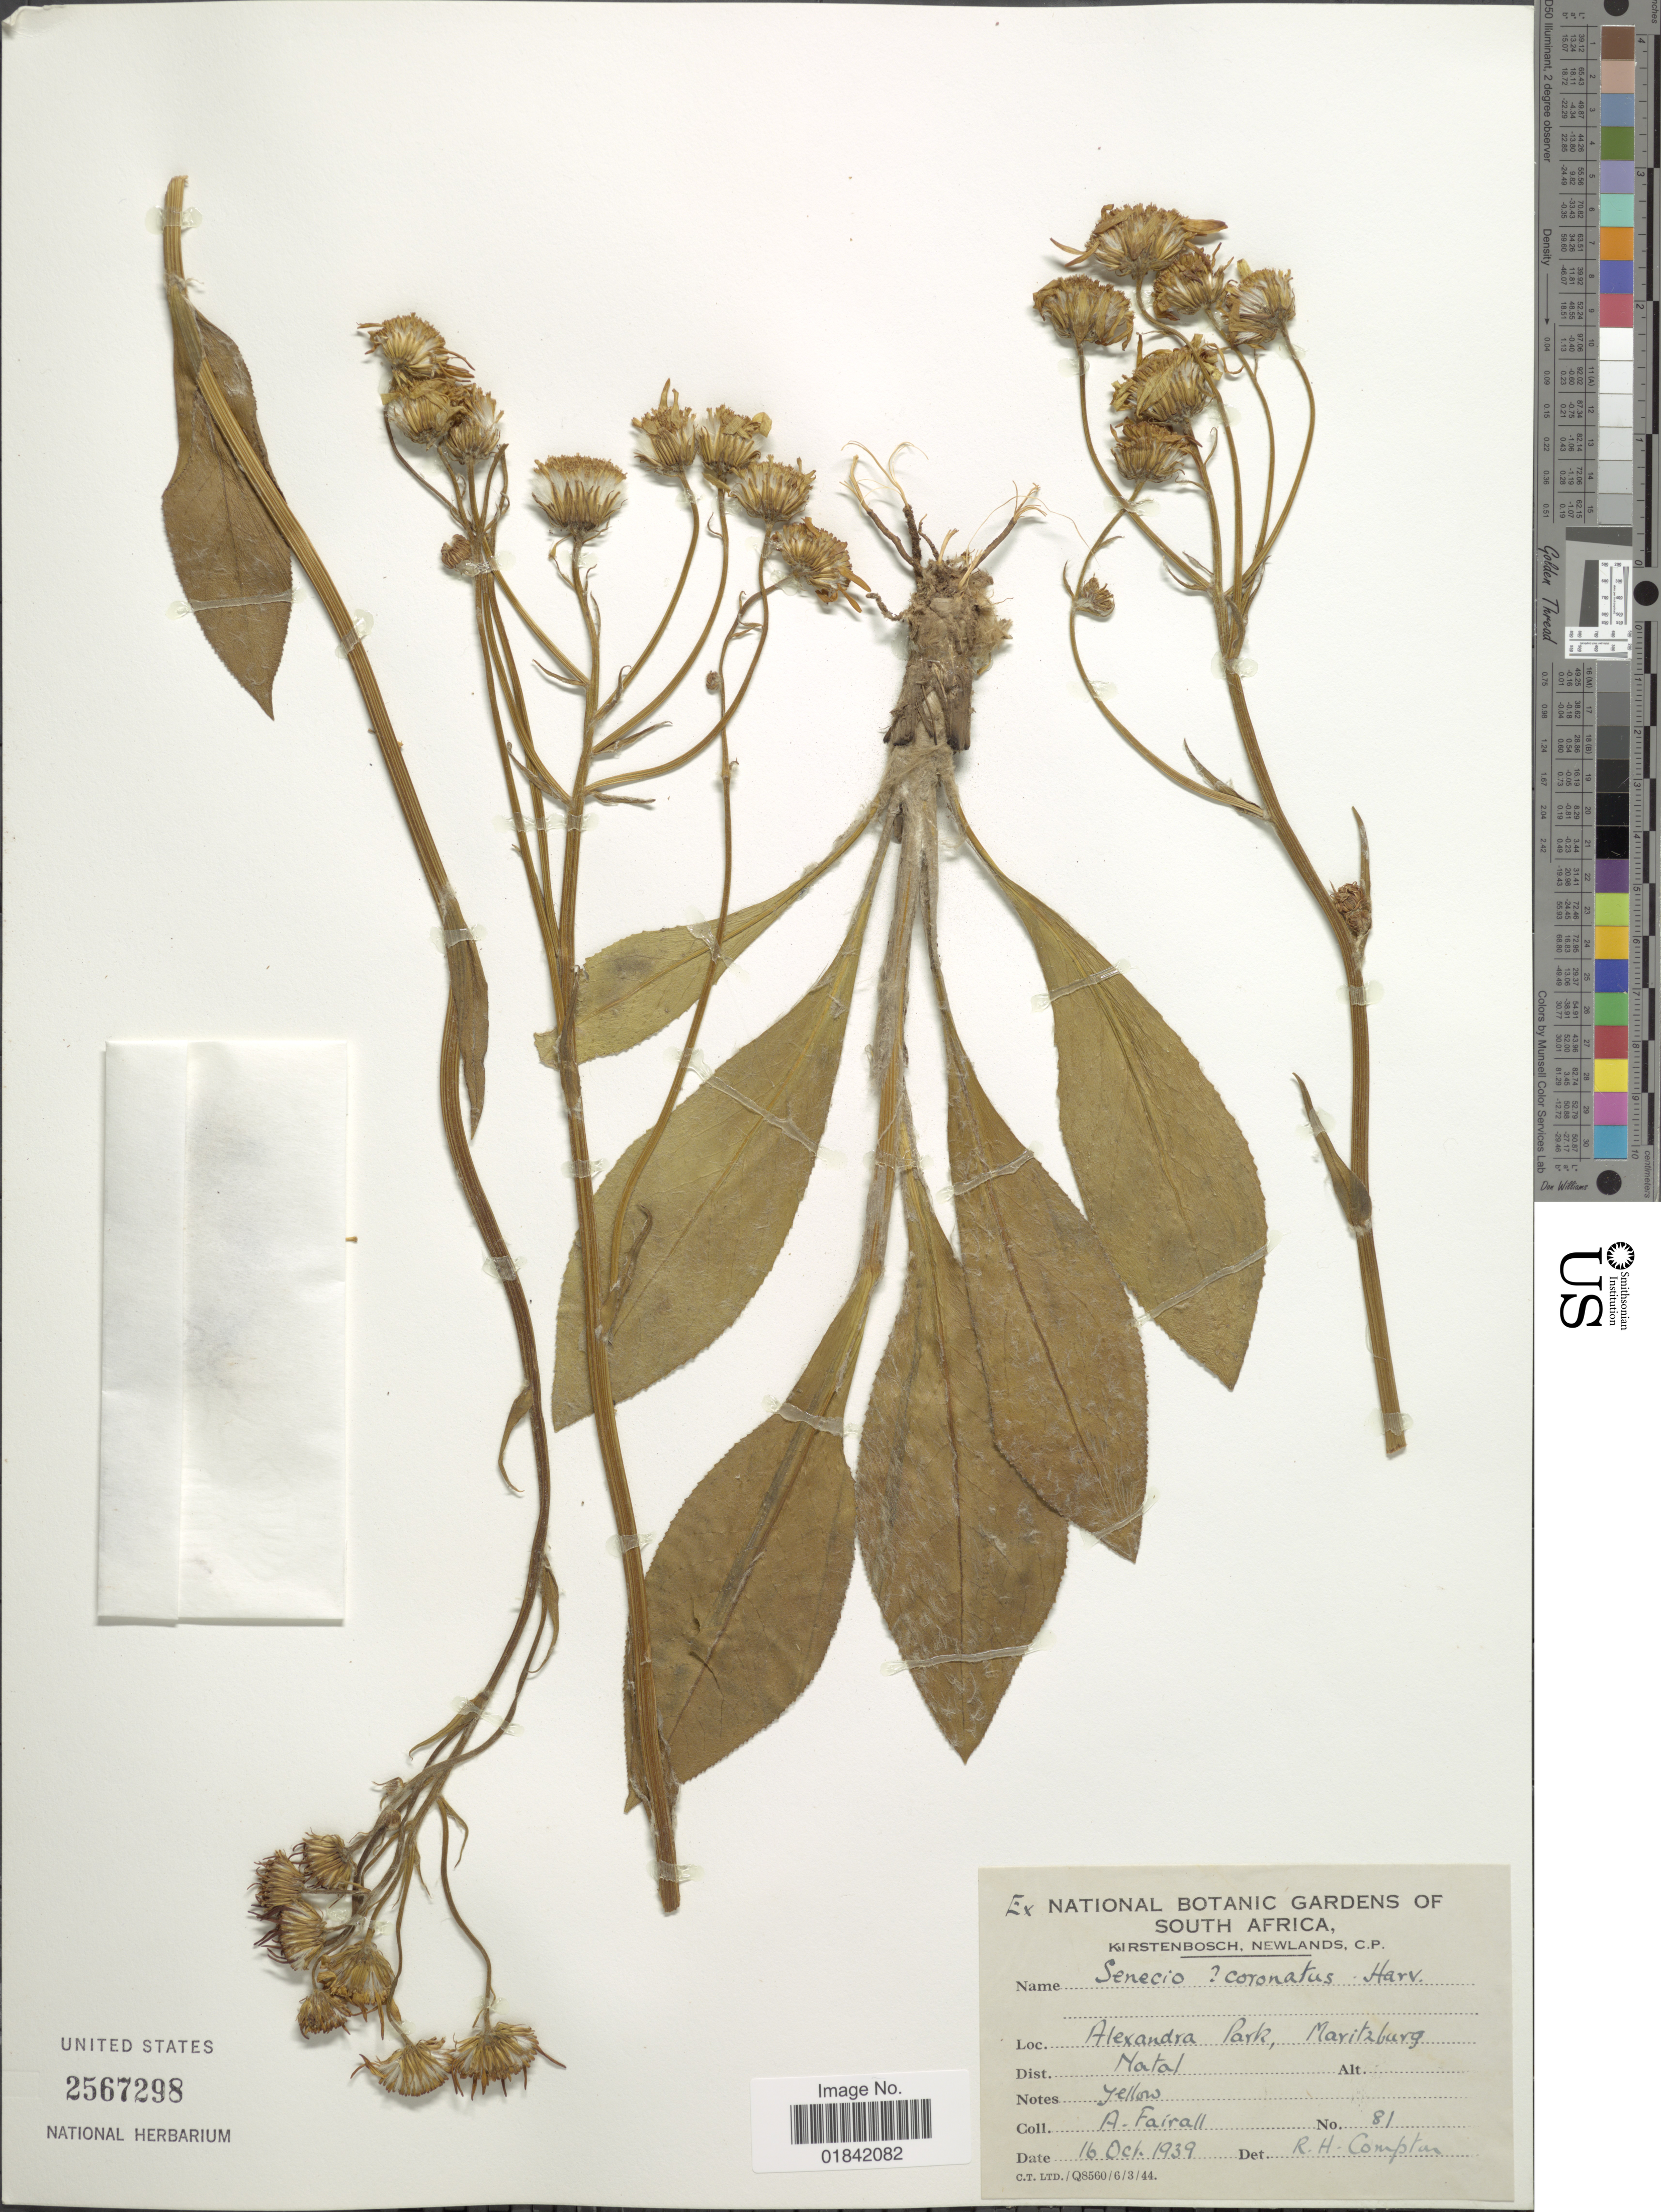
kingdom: Plantae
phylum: Tracheophyta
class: Magnoliopsida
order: Asterales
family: Asteraceae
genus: Senecio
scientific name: Senecio coronatus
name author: (Thunb.) Harv.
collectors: A. Fairall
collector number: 81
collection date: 1939-10-16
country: South Africa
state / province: KwaZulu-Natal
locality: Alexandra Park, Maritzburg, Dist. Natal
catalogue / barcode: US 2567298